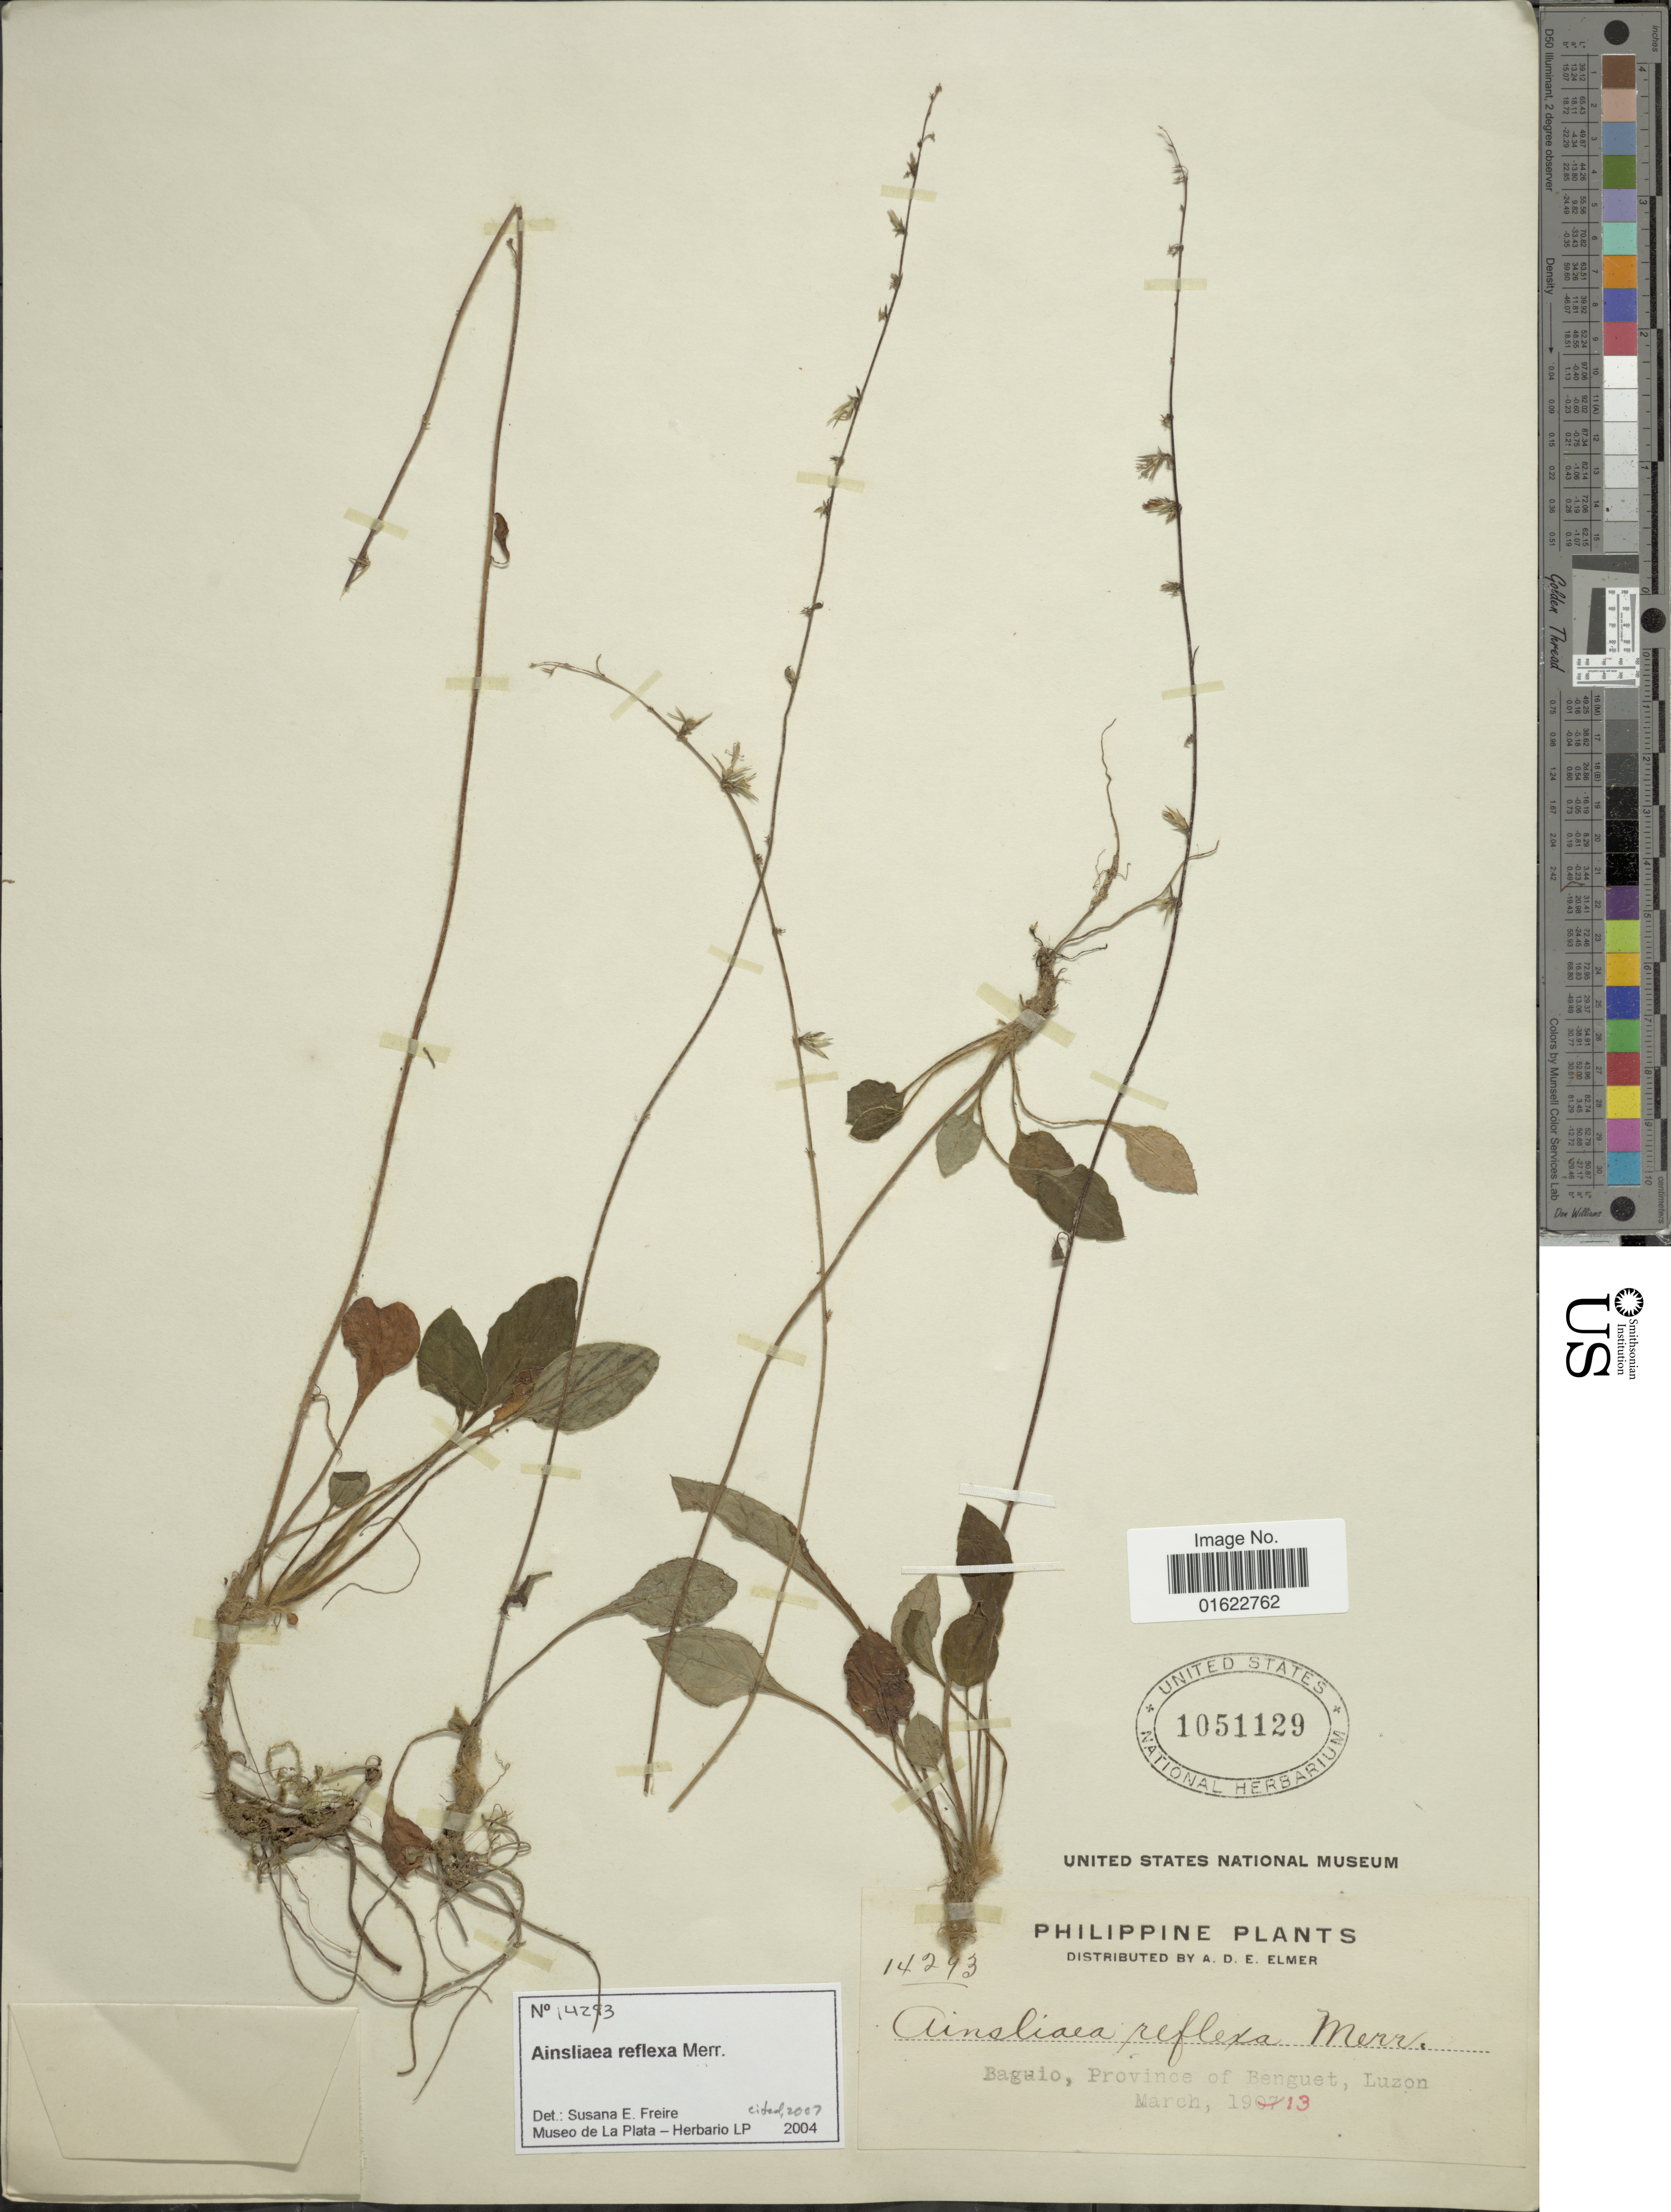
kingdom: Plantae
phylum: Tracheophyta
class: Magnoliopsida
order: Asterales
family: Asteraceae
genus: Ainsliaea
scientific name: Ainsliaea reflexa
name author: Merr.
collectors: A. D. E. Elmer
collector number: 14293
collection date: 1913-03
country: Philippines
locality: Philippine Plants, Baguio, Province of Benguet, Luzon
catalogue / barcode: US 1051129